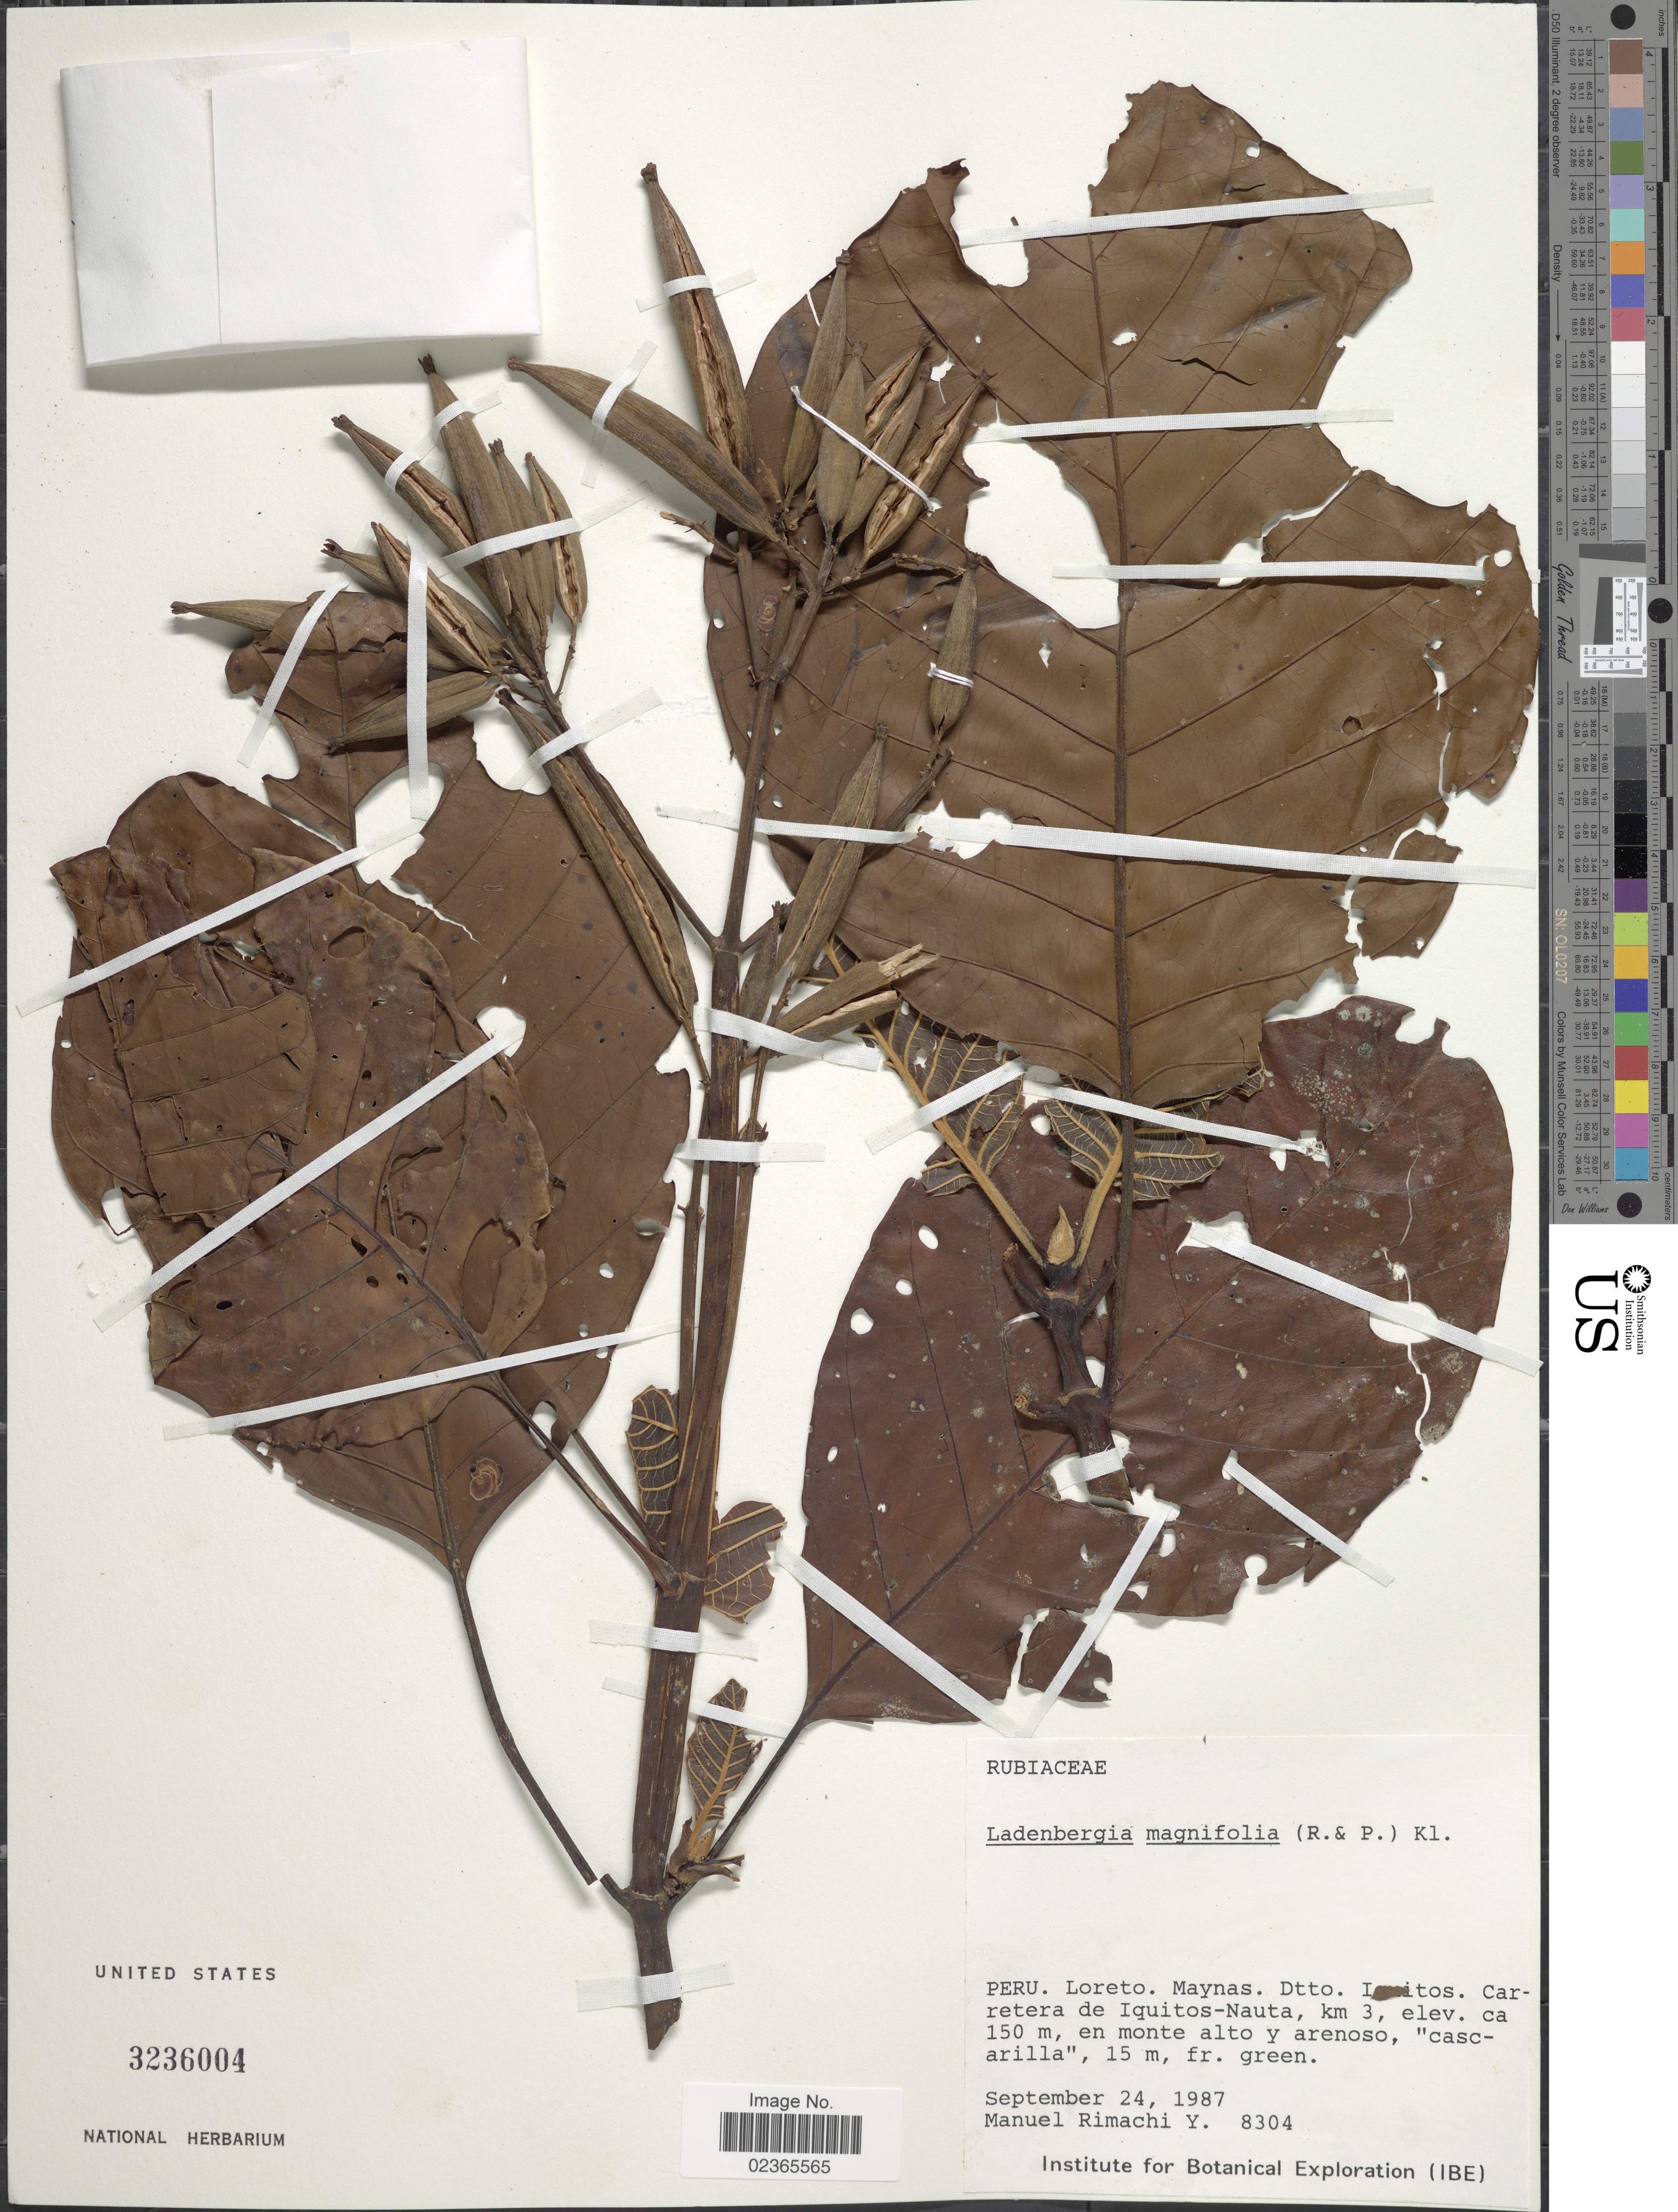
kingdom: Plantae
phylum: Tracheophyta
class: Magnoliopsida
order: Gentianales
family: Rubiaceae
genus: Ladenbergia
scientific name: Ladenbergia magnifolia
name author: (Ruiz & Pav.) Klotzsch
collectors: M. Rimachi Y.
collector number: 8304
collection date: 1987-09-24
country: Peru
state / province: Loreto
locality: Maynas. Dtto. Iquitos. Carretera Iquitos [unsure placement]. Carretera de Iquitos-Nauta, km 3 en monte alto y arenoso, "cascarilla"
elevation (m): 150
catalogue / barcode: US 3236004